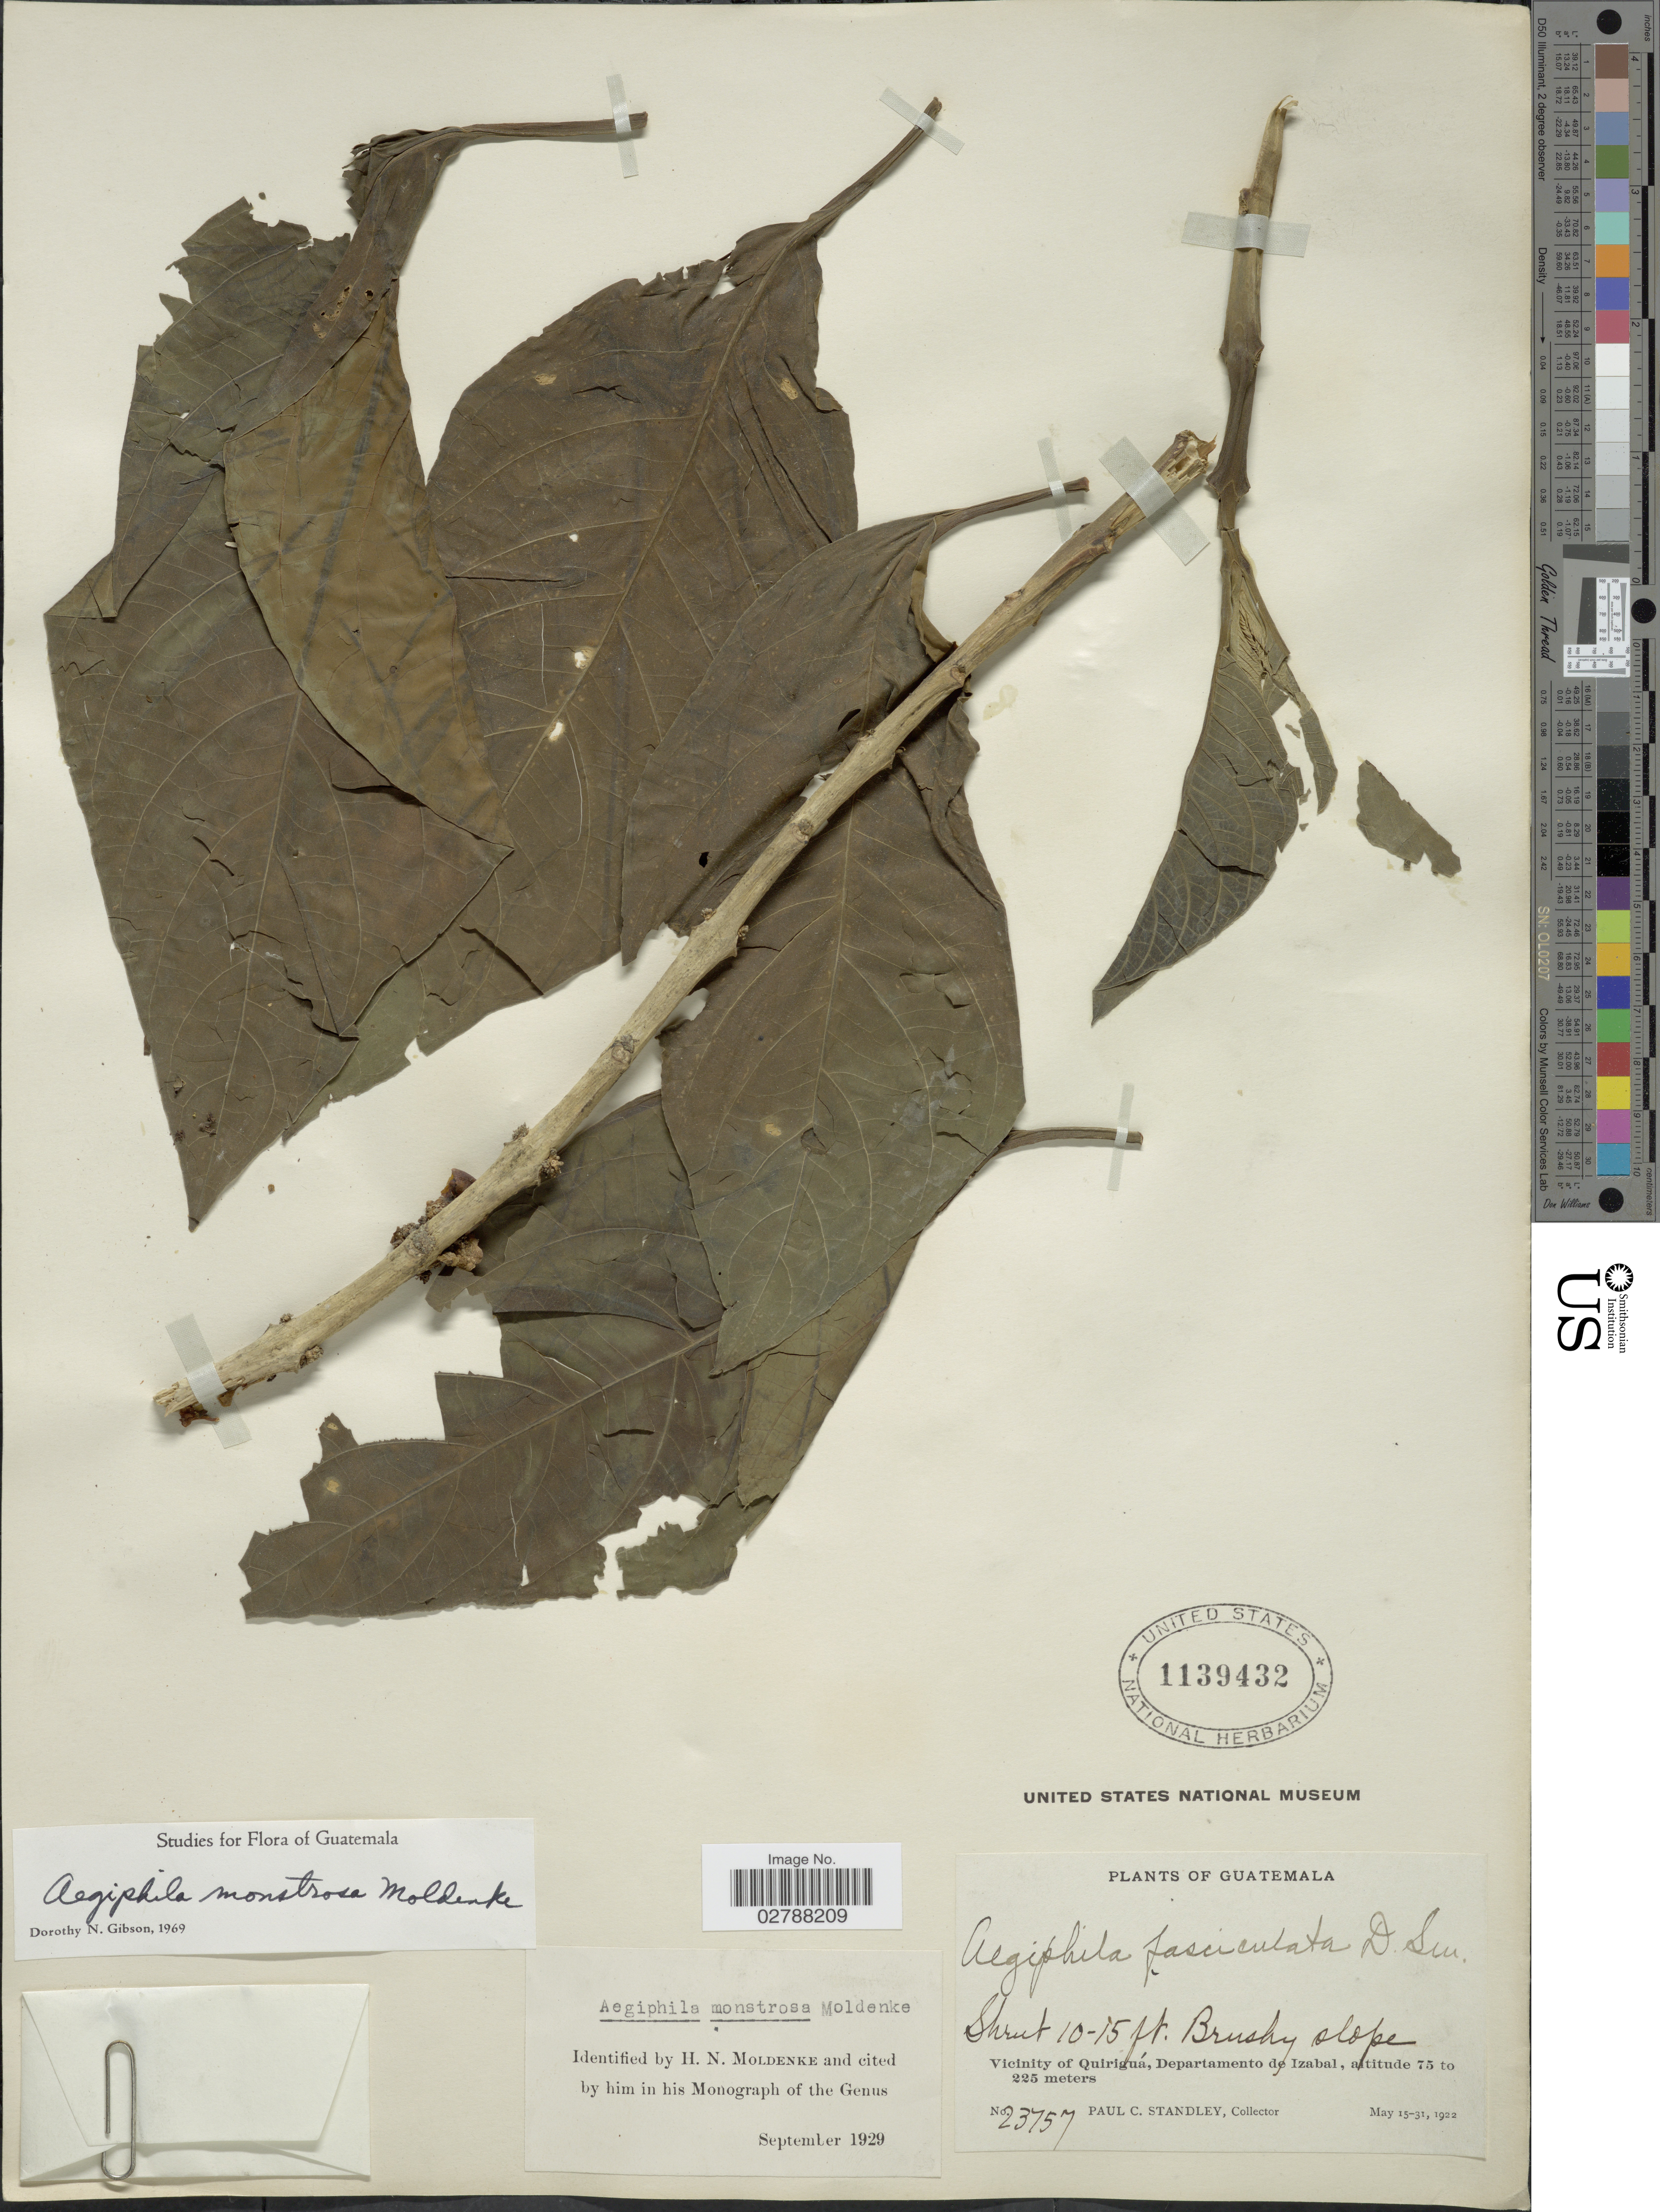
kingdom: Plantae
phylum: Tracheophyta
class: Magnoliopsida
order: Lamiales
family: Lamiaceae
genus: Aegiphila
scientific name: Aegiphila monstrosa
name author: Moldenke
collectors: P. C. Standley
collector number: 23757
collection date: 1922-05-15/1922-05-31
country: Guatemala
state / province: Izabal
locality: Vicinity of Quiriguá, Departamento de Izabal.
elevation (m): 75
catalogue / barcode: US 1139432